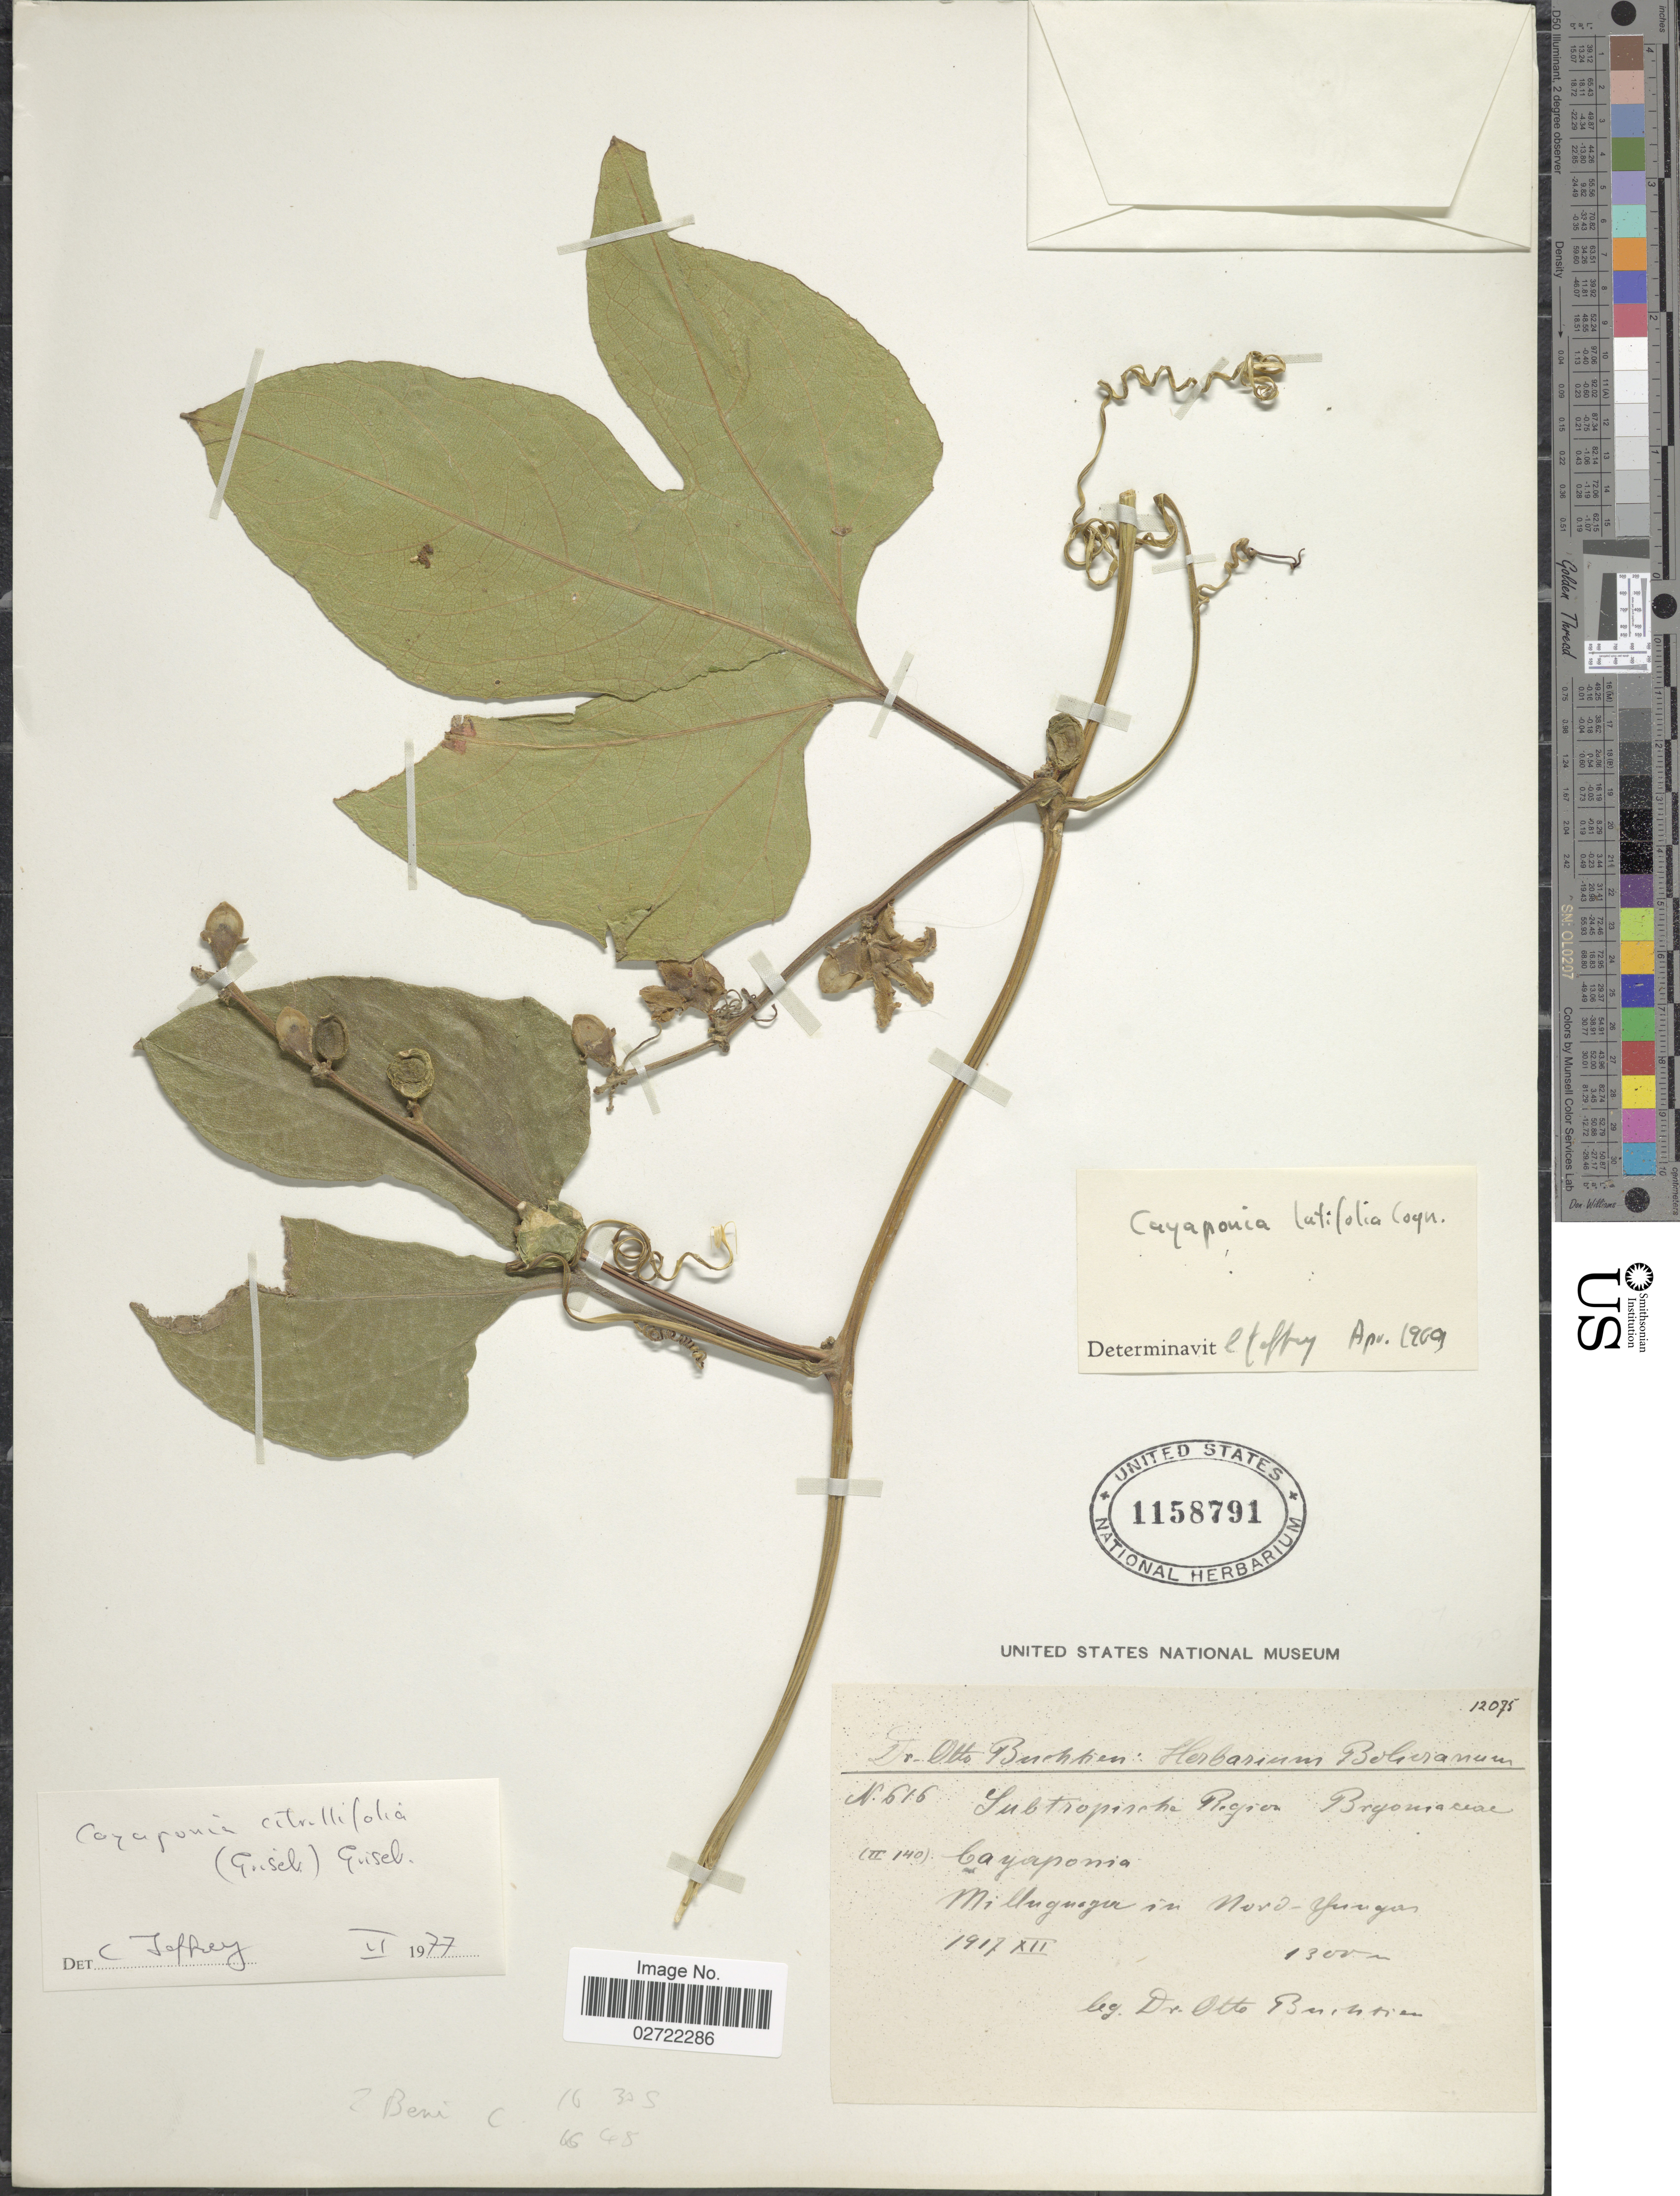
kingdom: Plantae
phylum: Tracheophyta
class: Magnoliopsida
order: Cucurbitales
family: Cucurbitaceae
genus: Cayaponia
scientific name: Cayaponia citrullifolia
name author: (Griseb.) Cogn.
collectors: O. Buchtien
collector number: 616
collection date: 1917-12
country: Bolivia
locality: Milluguaju in Nord-Yungas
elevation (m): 1300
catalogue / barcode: US 1158791